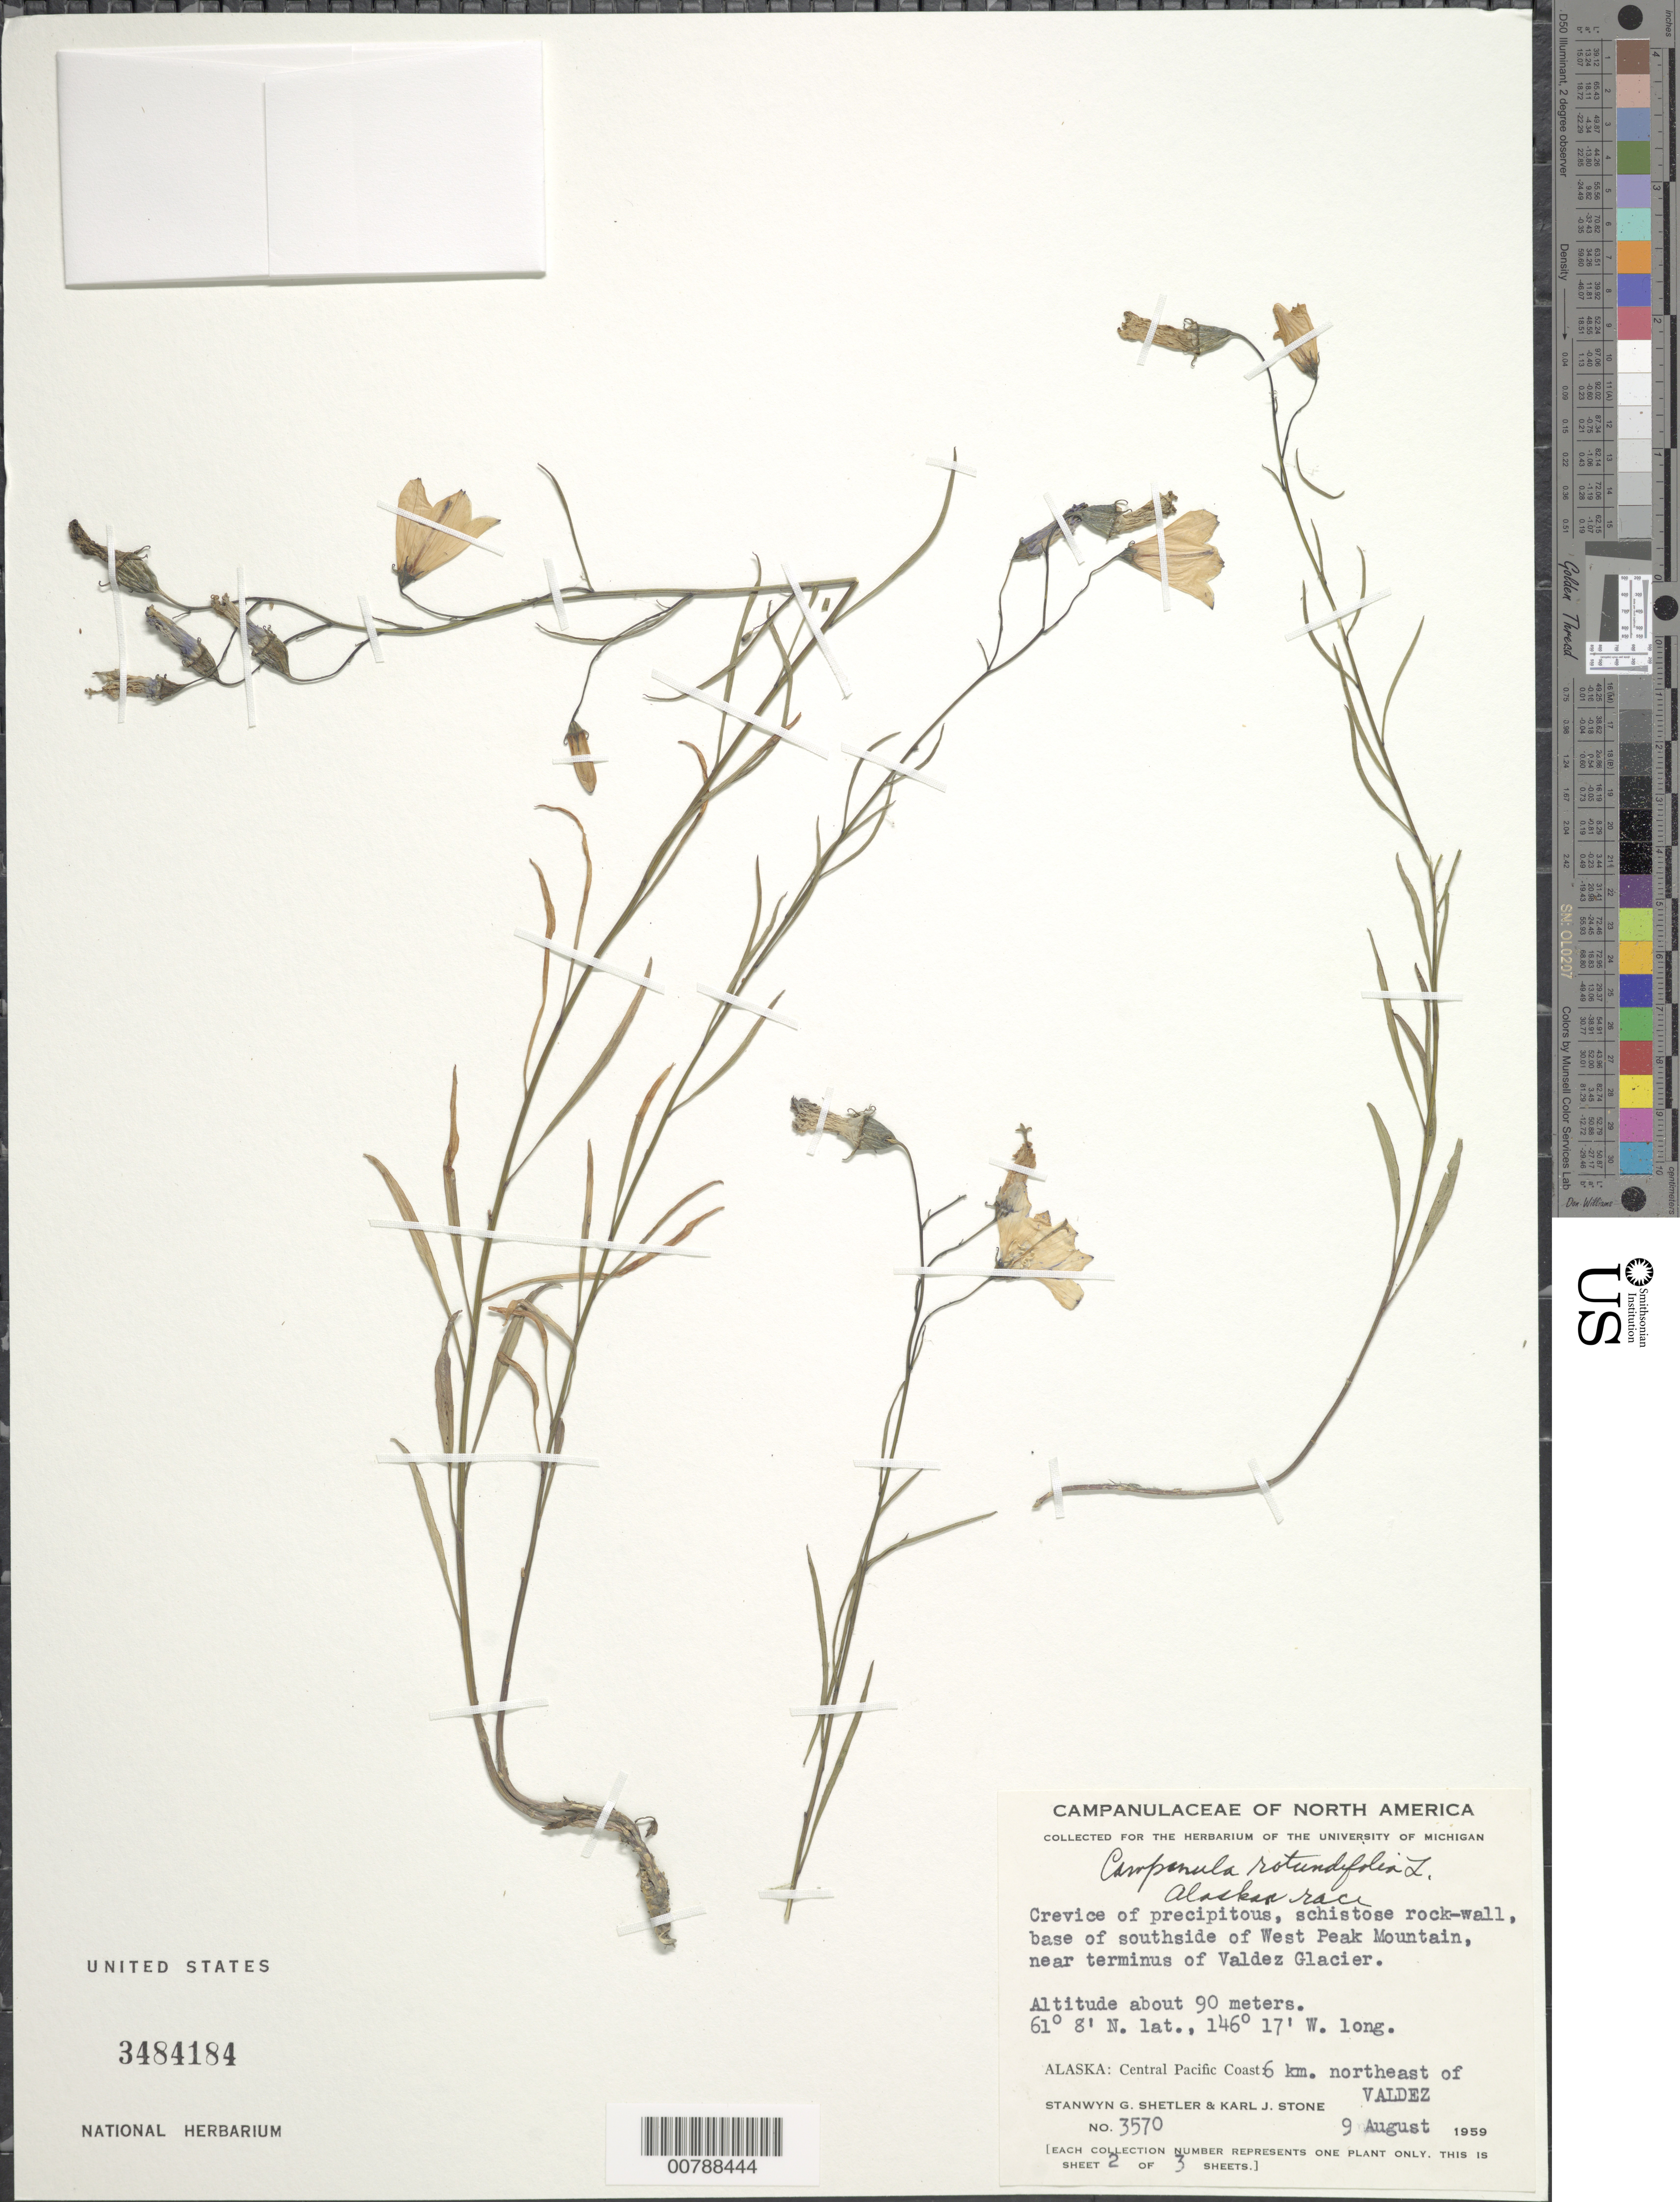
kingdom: Plantae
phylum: Tracheophyta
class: Magnoliopsida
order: Asterales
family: Campanulaceae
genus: Campanula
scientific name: Campanula rotundifolia L. Alaskan race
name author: L.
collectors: S. Shetler & K. J. Stone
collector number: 3570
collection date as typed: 9 August 1959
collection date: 1959-08-09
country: United States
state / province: Alaska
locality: Central Pacific Coast. Base of south side of West Peak Mountain, near terminus of Valdez Glacier. 6 km. northeast of Valdez.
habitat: Crevice of precipitous, schistose rock-wall, base of mountain.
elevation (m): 90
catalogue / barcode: US 3484184